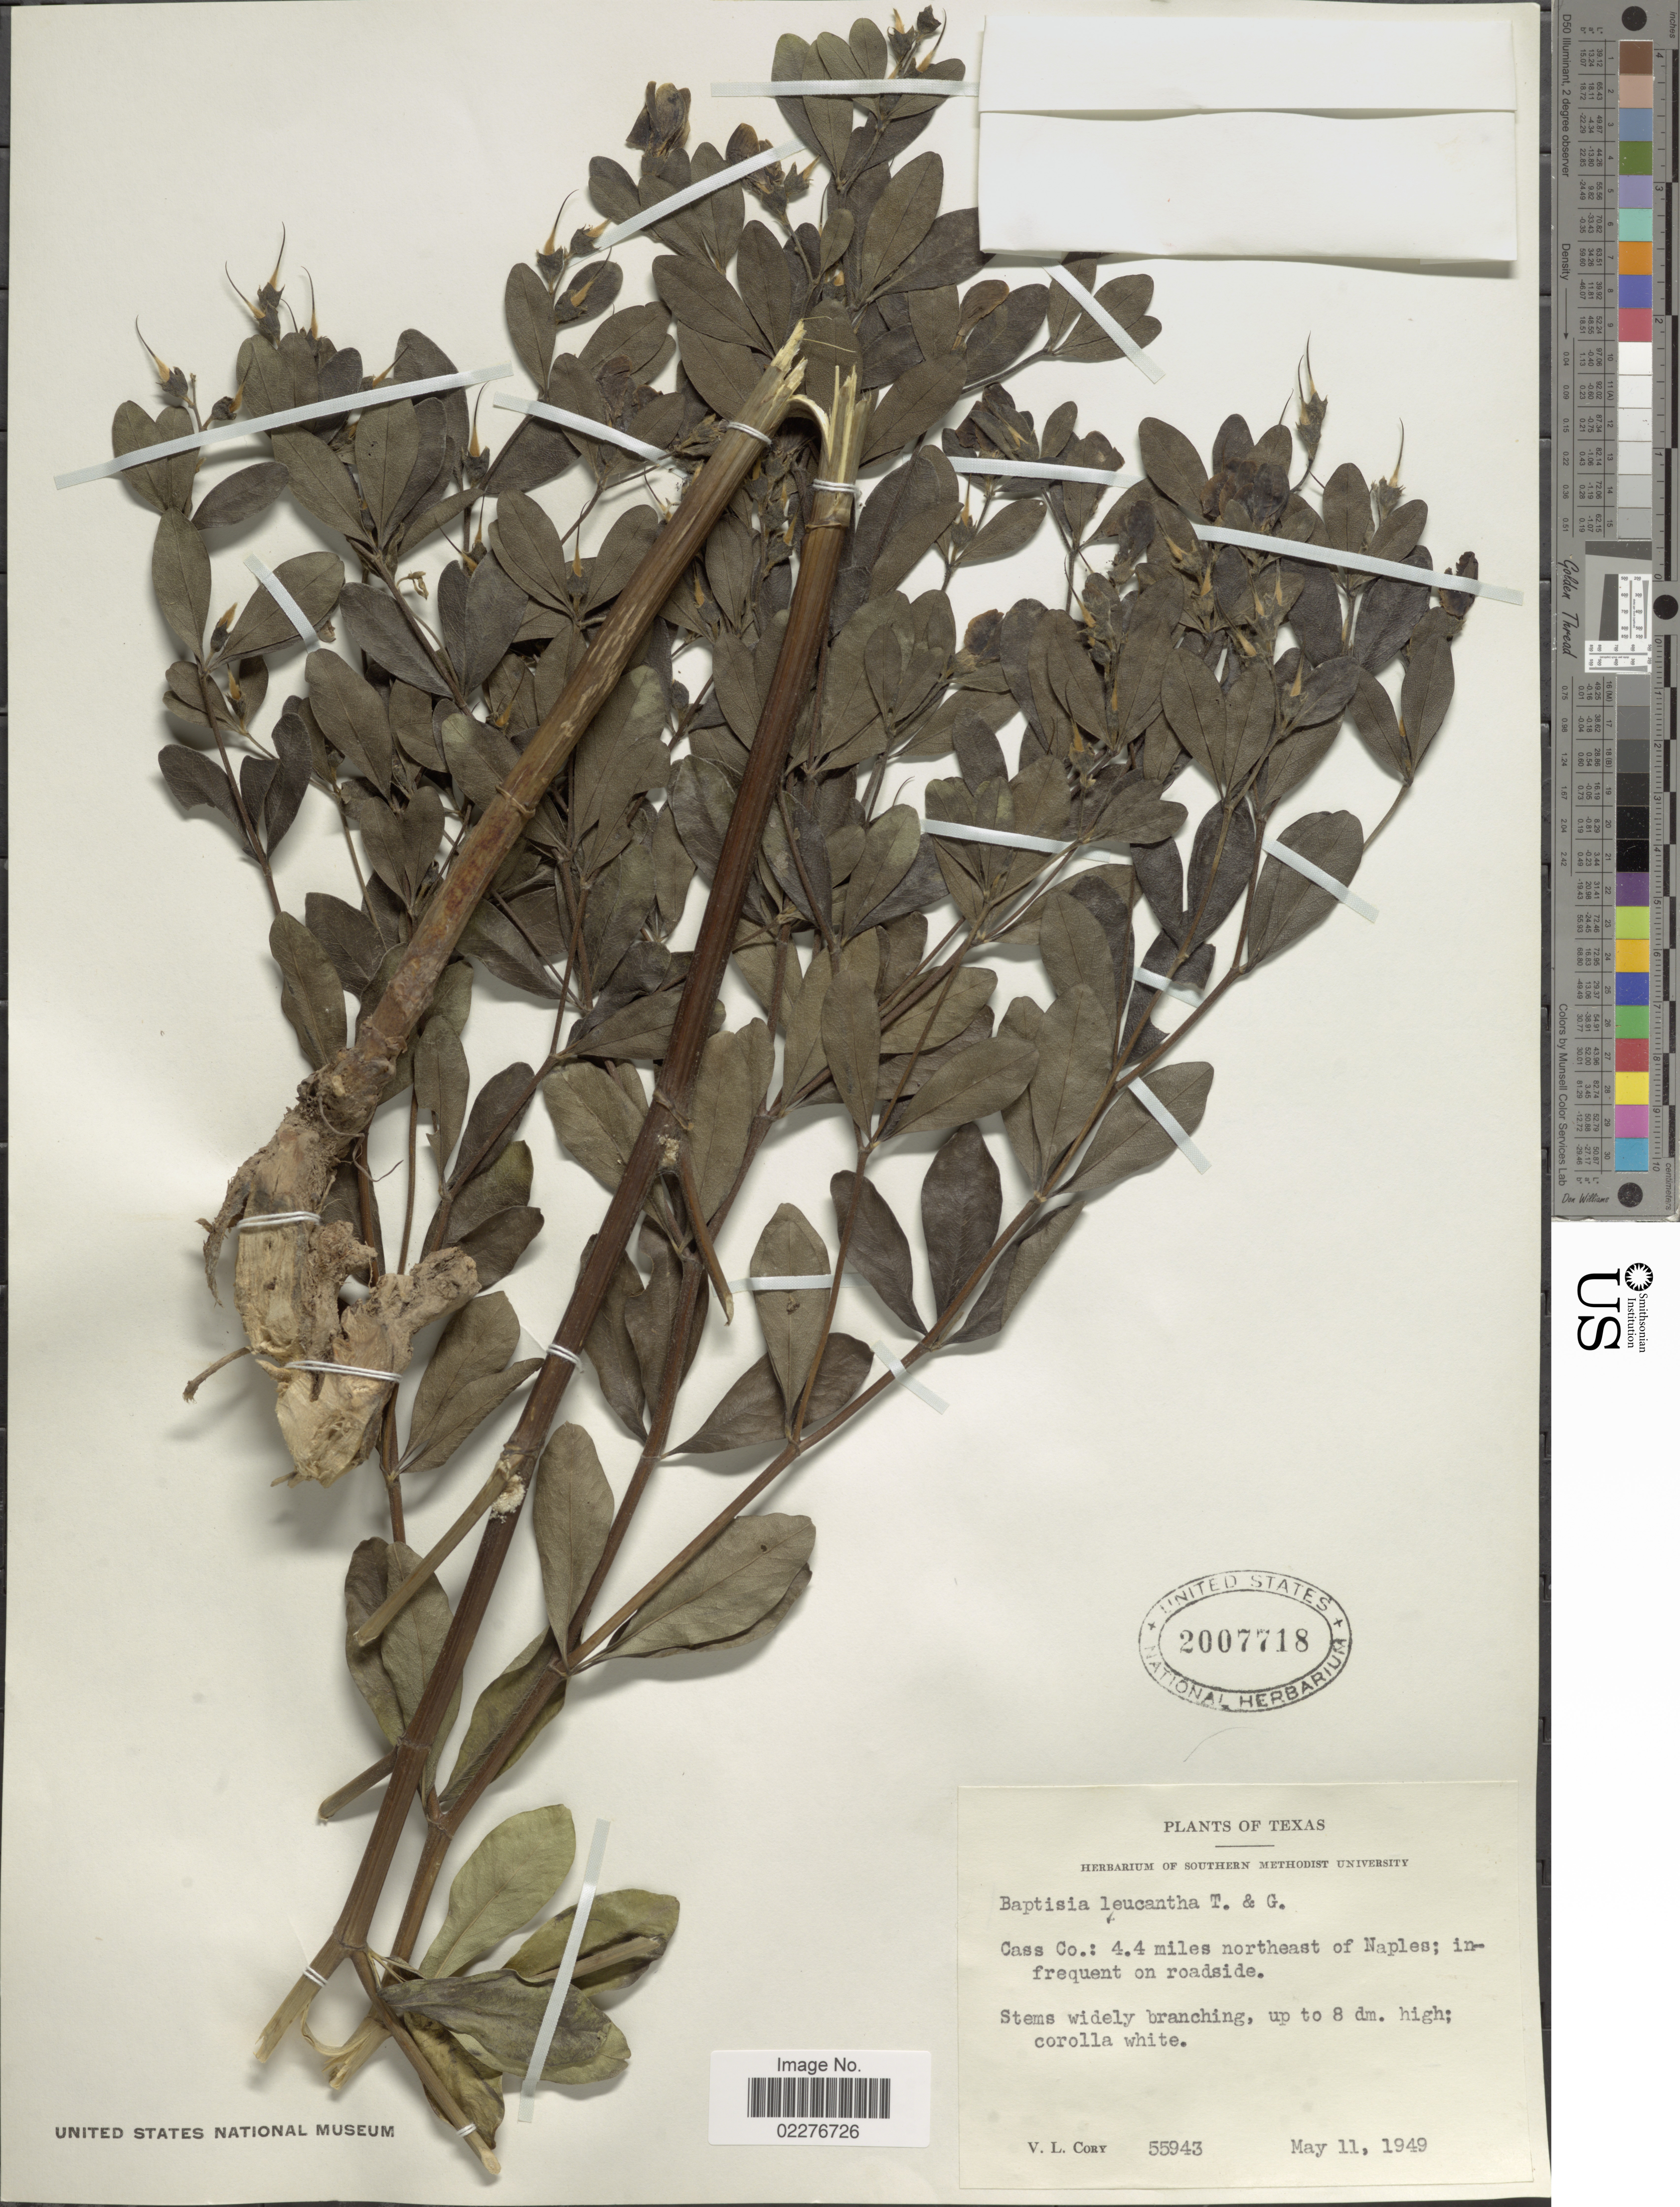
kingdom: Plantae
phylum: Tracheophyta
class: Magnoliopsida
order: Fabales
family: Fabaceae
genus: Baptisia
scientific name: Baptisia leucantha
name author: Torr. & A. Gray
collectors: V. Cory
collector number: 55943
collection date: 1949-05-11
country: United States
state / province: Texas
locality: Cass Co: 4.4 miles northeast of Naples; in frequent on roadside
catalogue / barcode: US 2007718